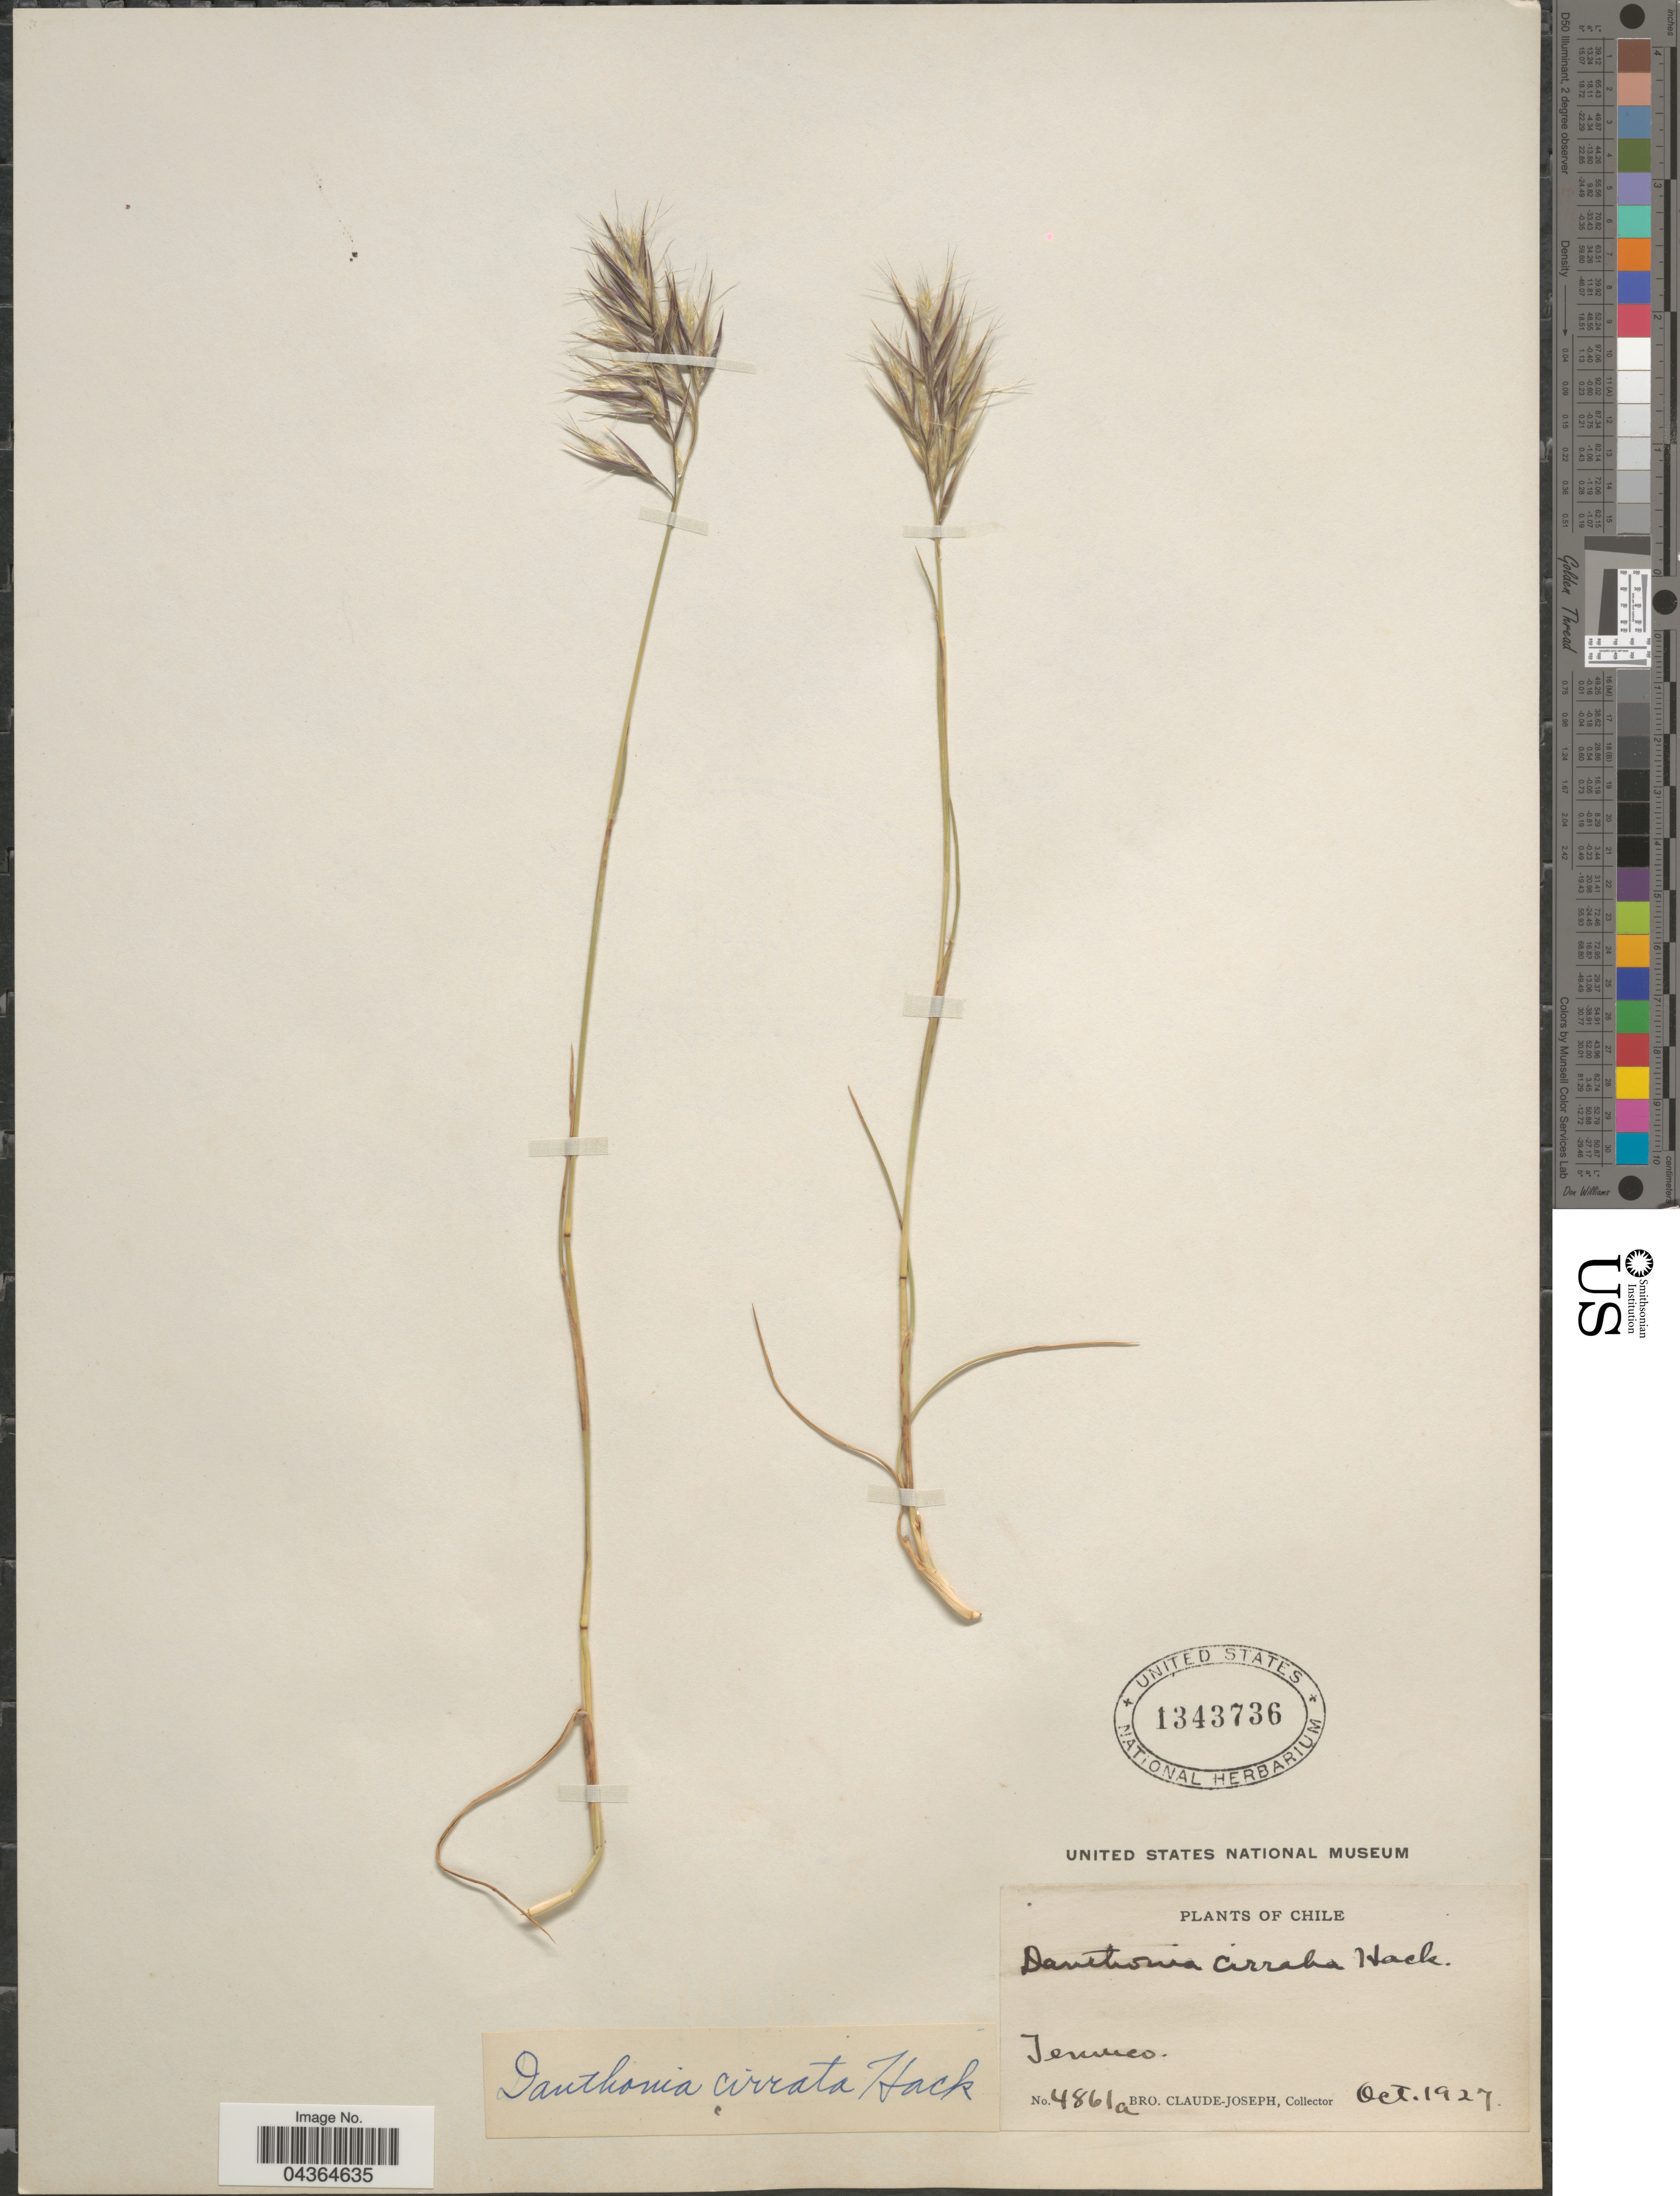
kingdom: Plantae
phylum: Tracheophyta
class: Liliopsida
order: Poales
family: Poaceae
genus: Danthonia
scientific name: Danthonia malacantha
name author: (Steud.) Pilg.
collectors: Bro. Claude-Joseph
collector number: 4861a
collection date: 1927-10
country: Chile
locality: Temuco.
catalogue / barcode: US 1343736